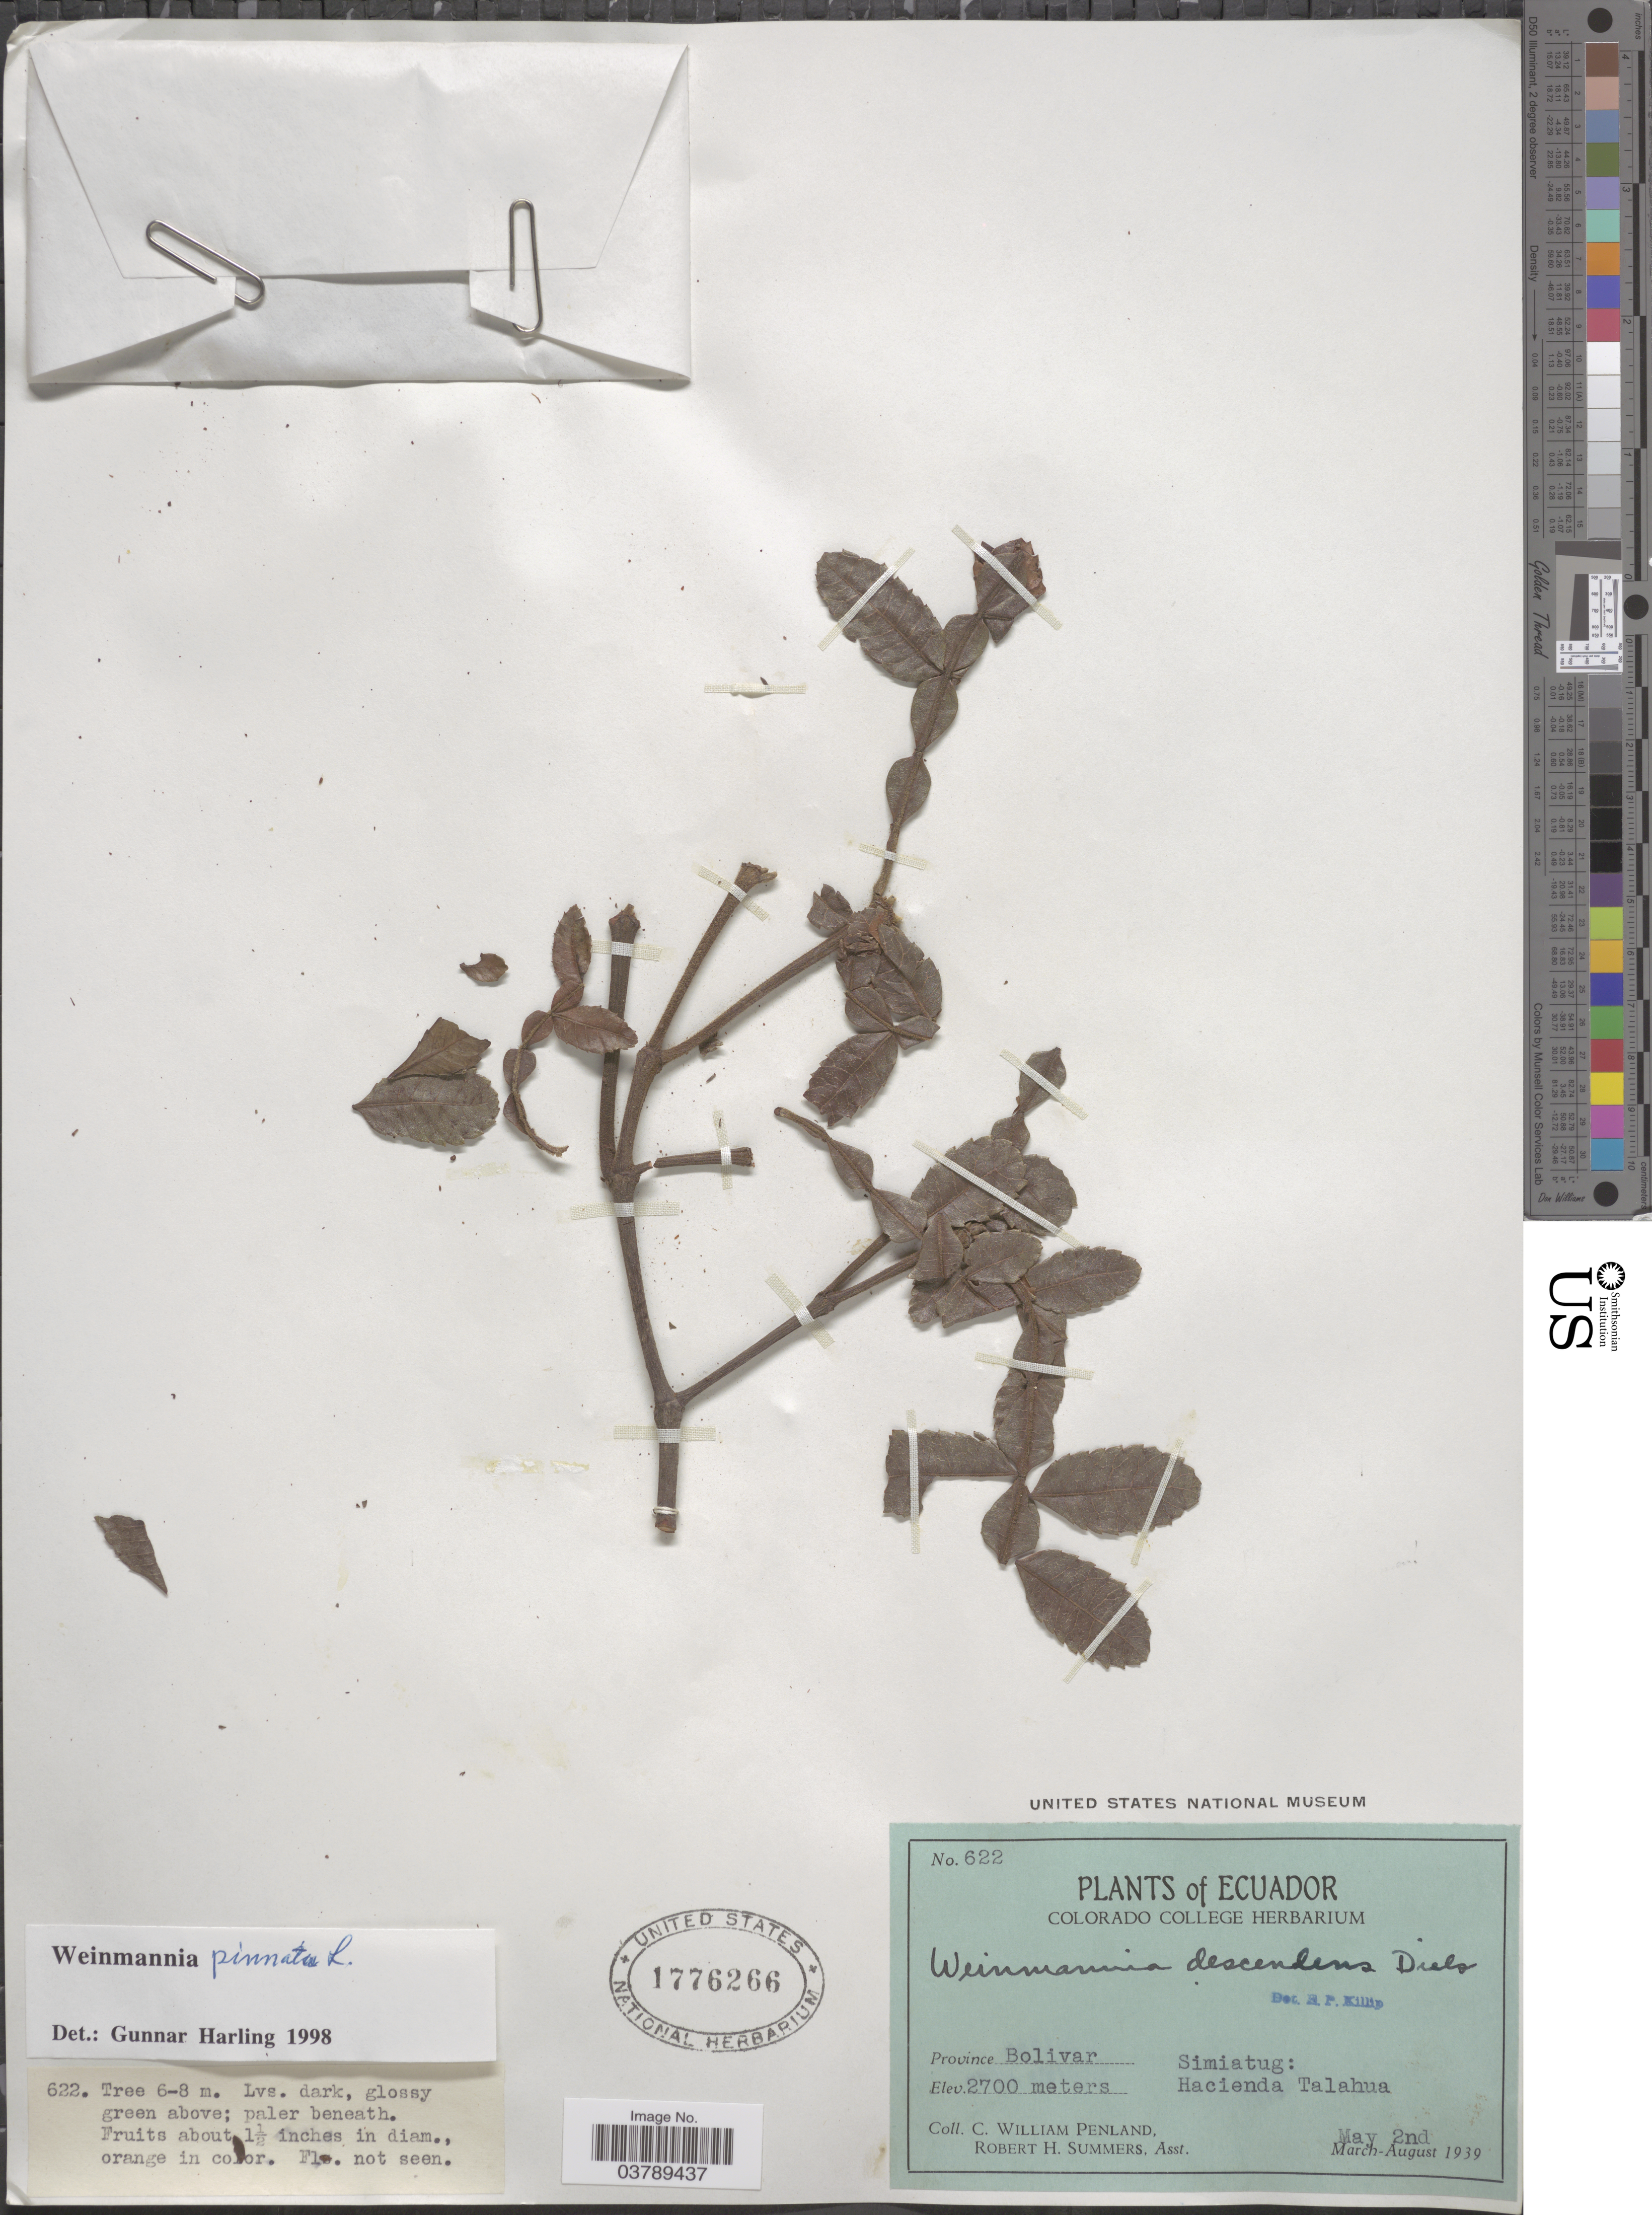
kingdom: Plantae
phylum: Tracheophyta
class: Magnoliopsida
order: Oxalidales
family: Cunoniaceae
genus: Weinmannia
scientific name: Weinmannia pinnata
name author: L.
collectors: C. W. Penland & R. Summers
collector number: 622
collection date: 1939-05-02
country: Ecuador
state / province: Bolívar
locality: Simiatug: Hacienda Talahua.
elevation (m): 2700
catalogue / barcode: US 1776266